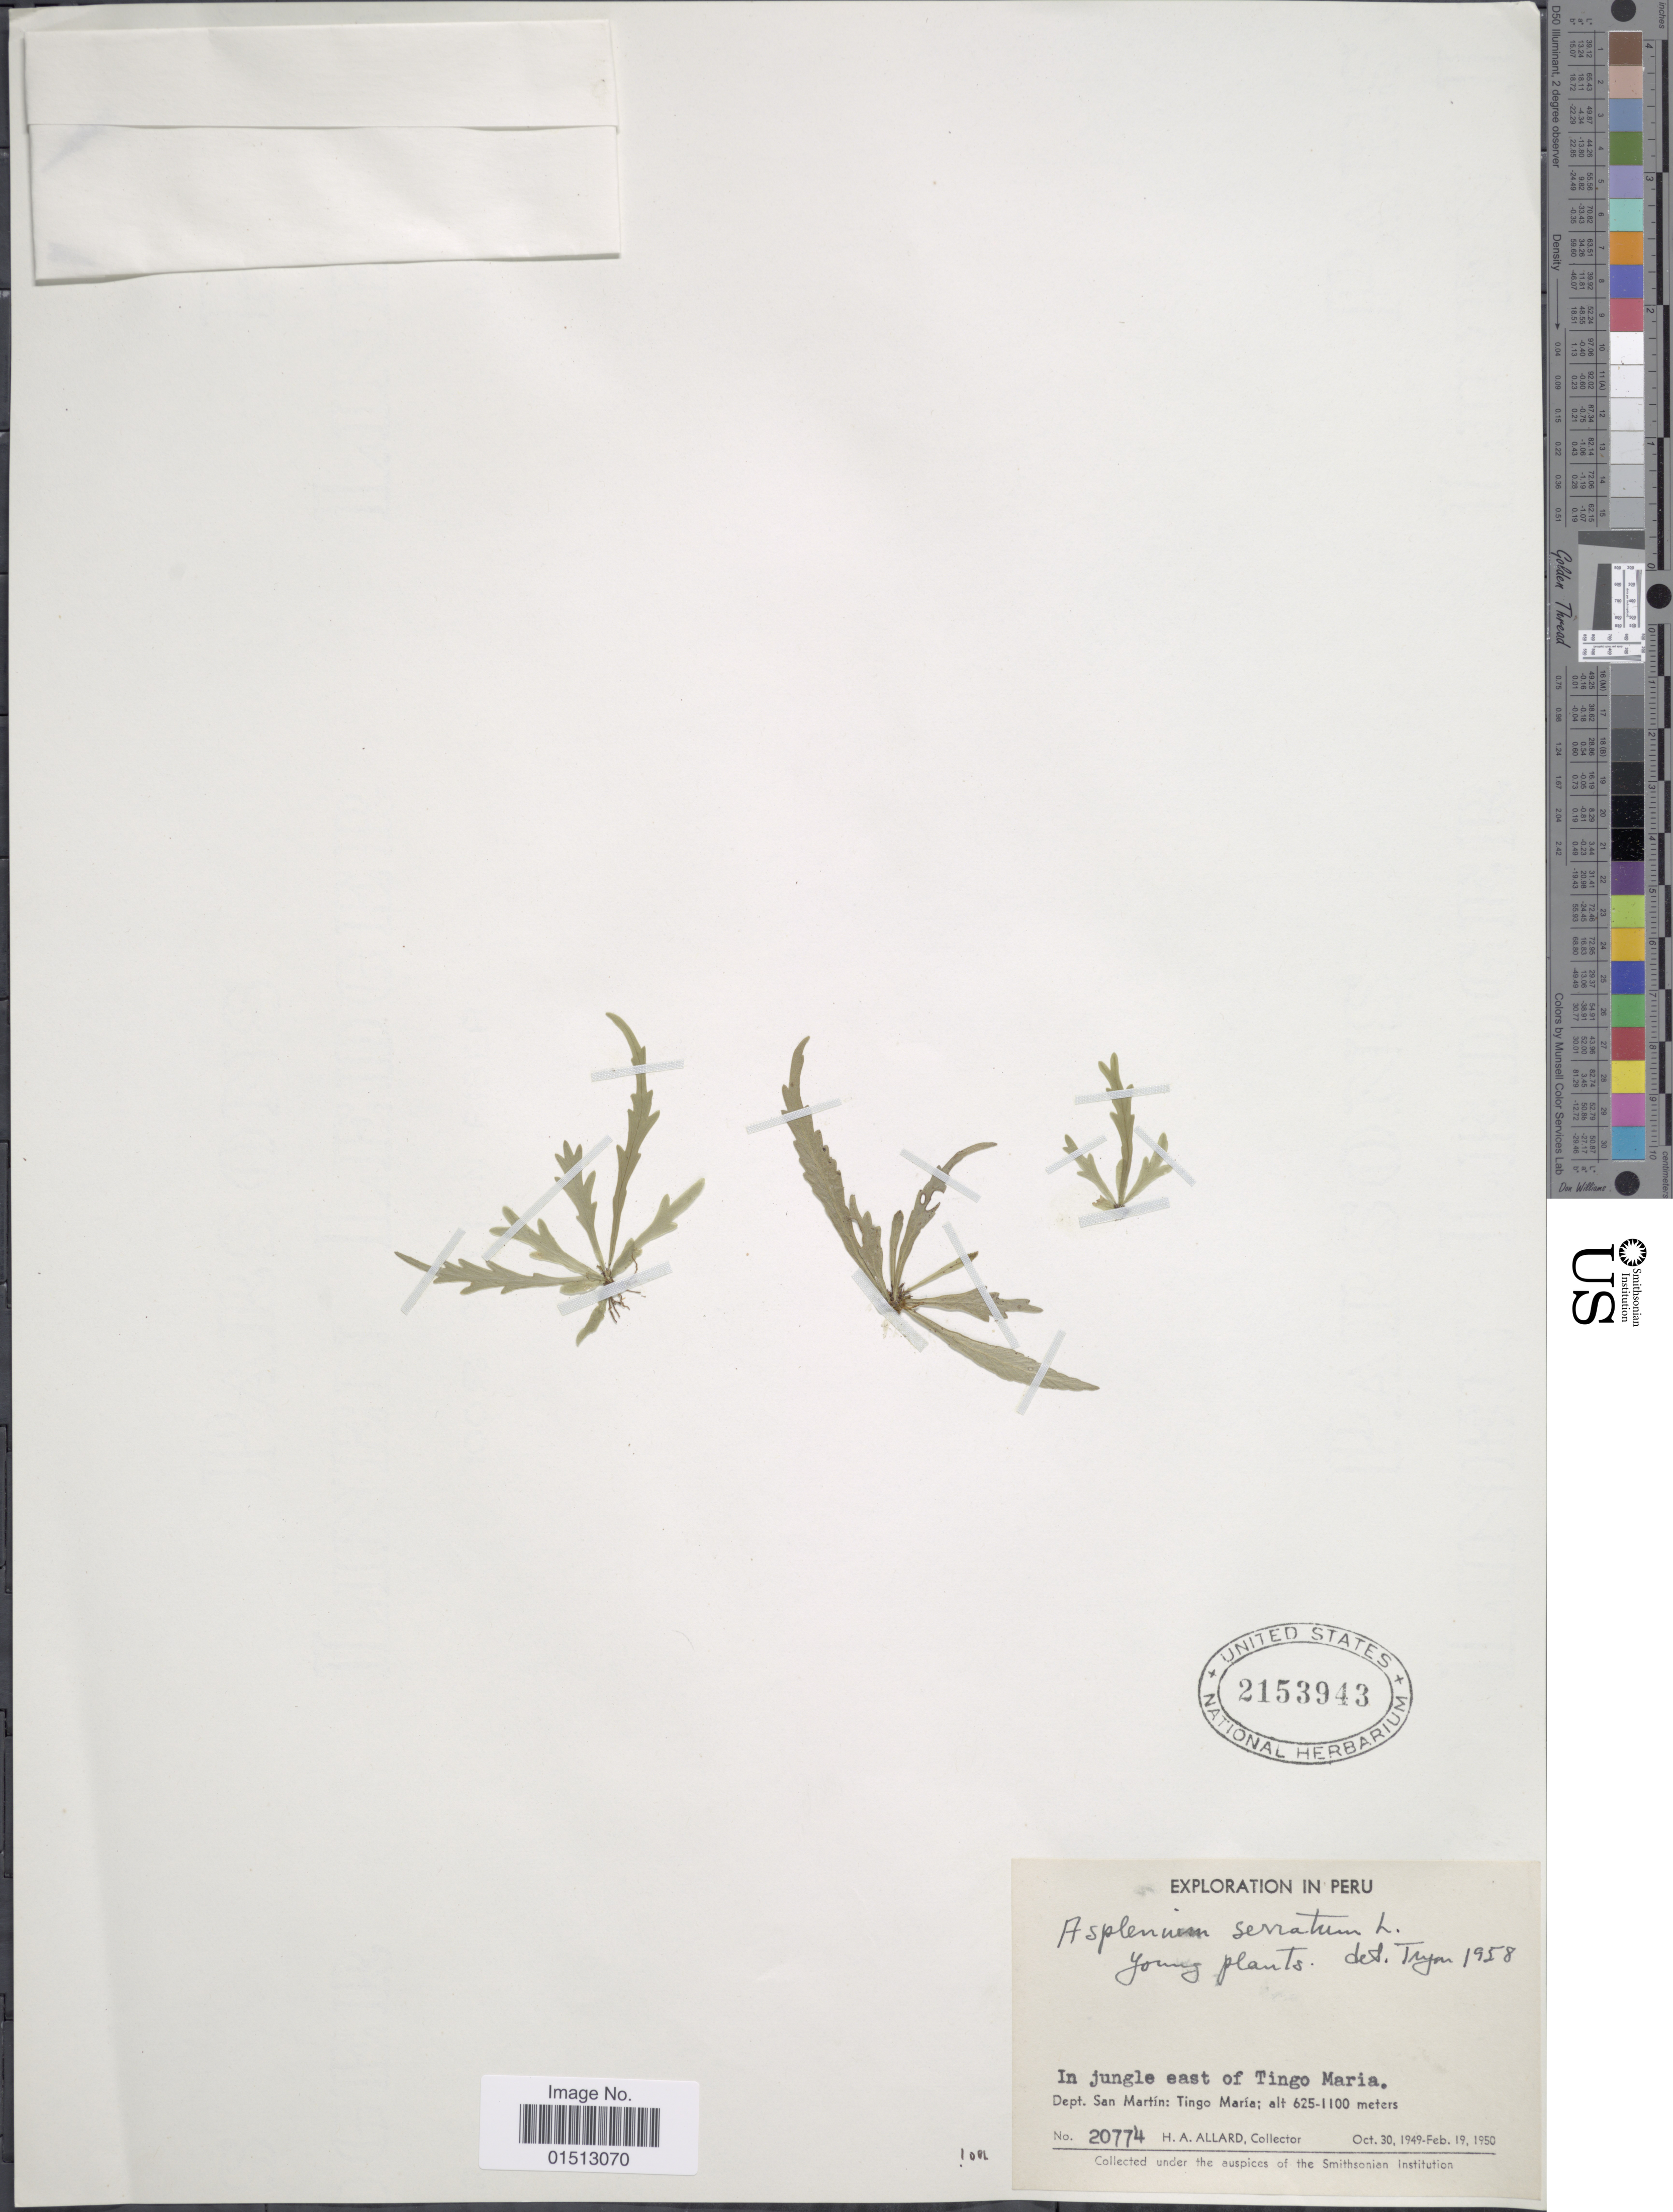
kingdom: Plantae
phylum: Tracheophyta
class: Polypodiopsida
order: Polypodiales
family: Aspleniaceae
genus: Asplenium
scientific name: Asplenium serratum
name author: L.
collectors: H. A. Allard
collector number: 20774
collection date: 1949-10-30/1950-02-19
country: Peru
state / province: San Martín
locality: Peru, In jungle east of Tingo Maria. Dept. San Martin: Tingo Maria.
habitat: in jungle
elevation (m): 625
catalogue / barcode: US 2153943